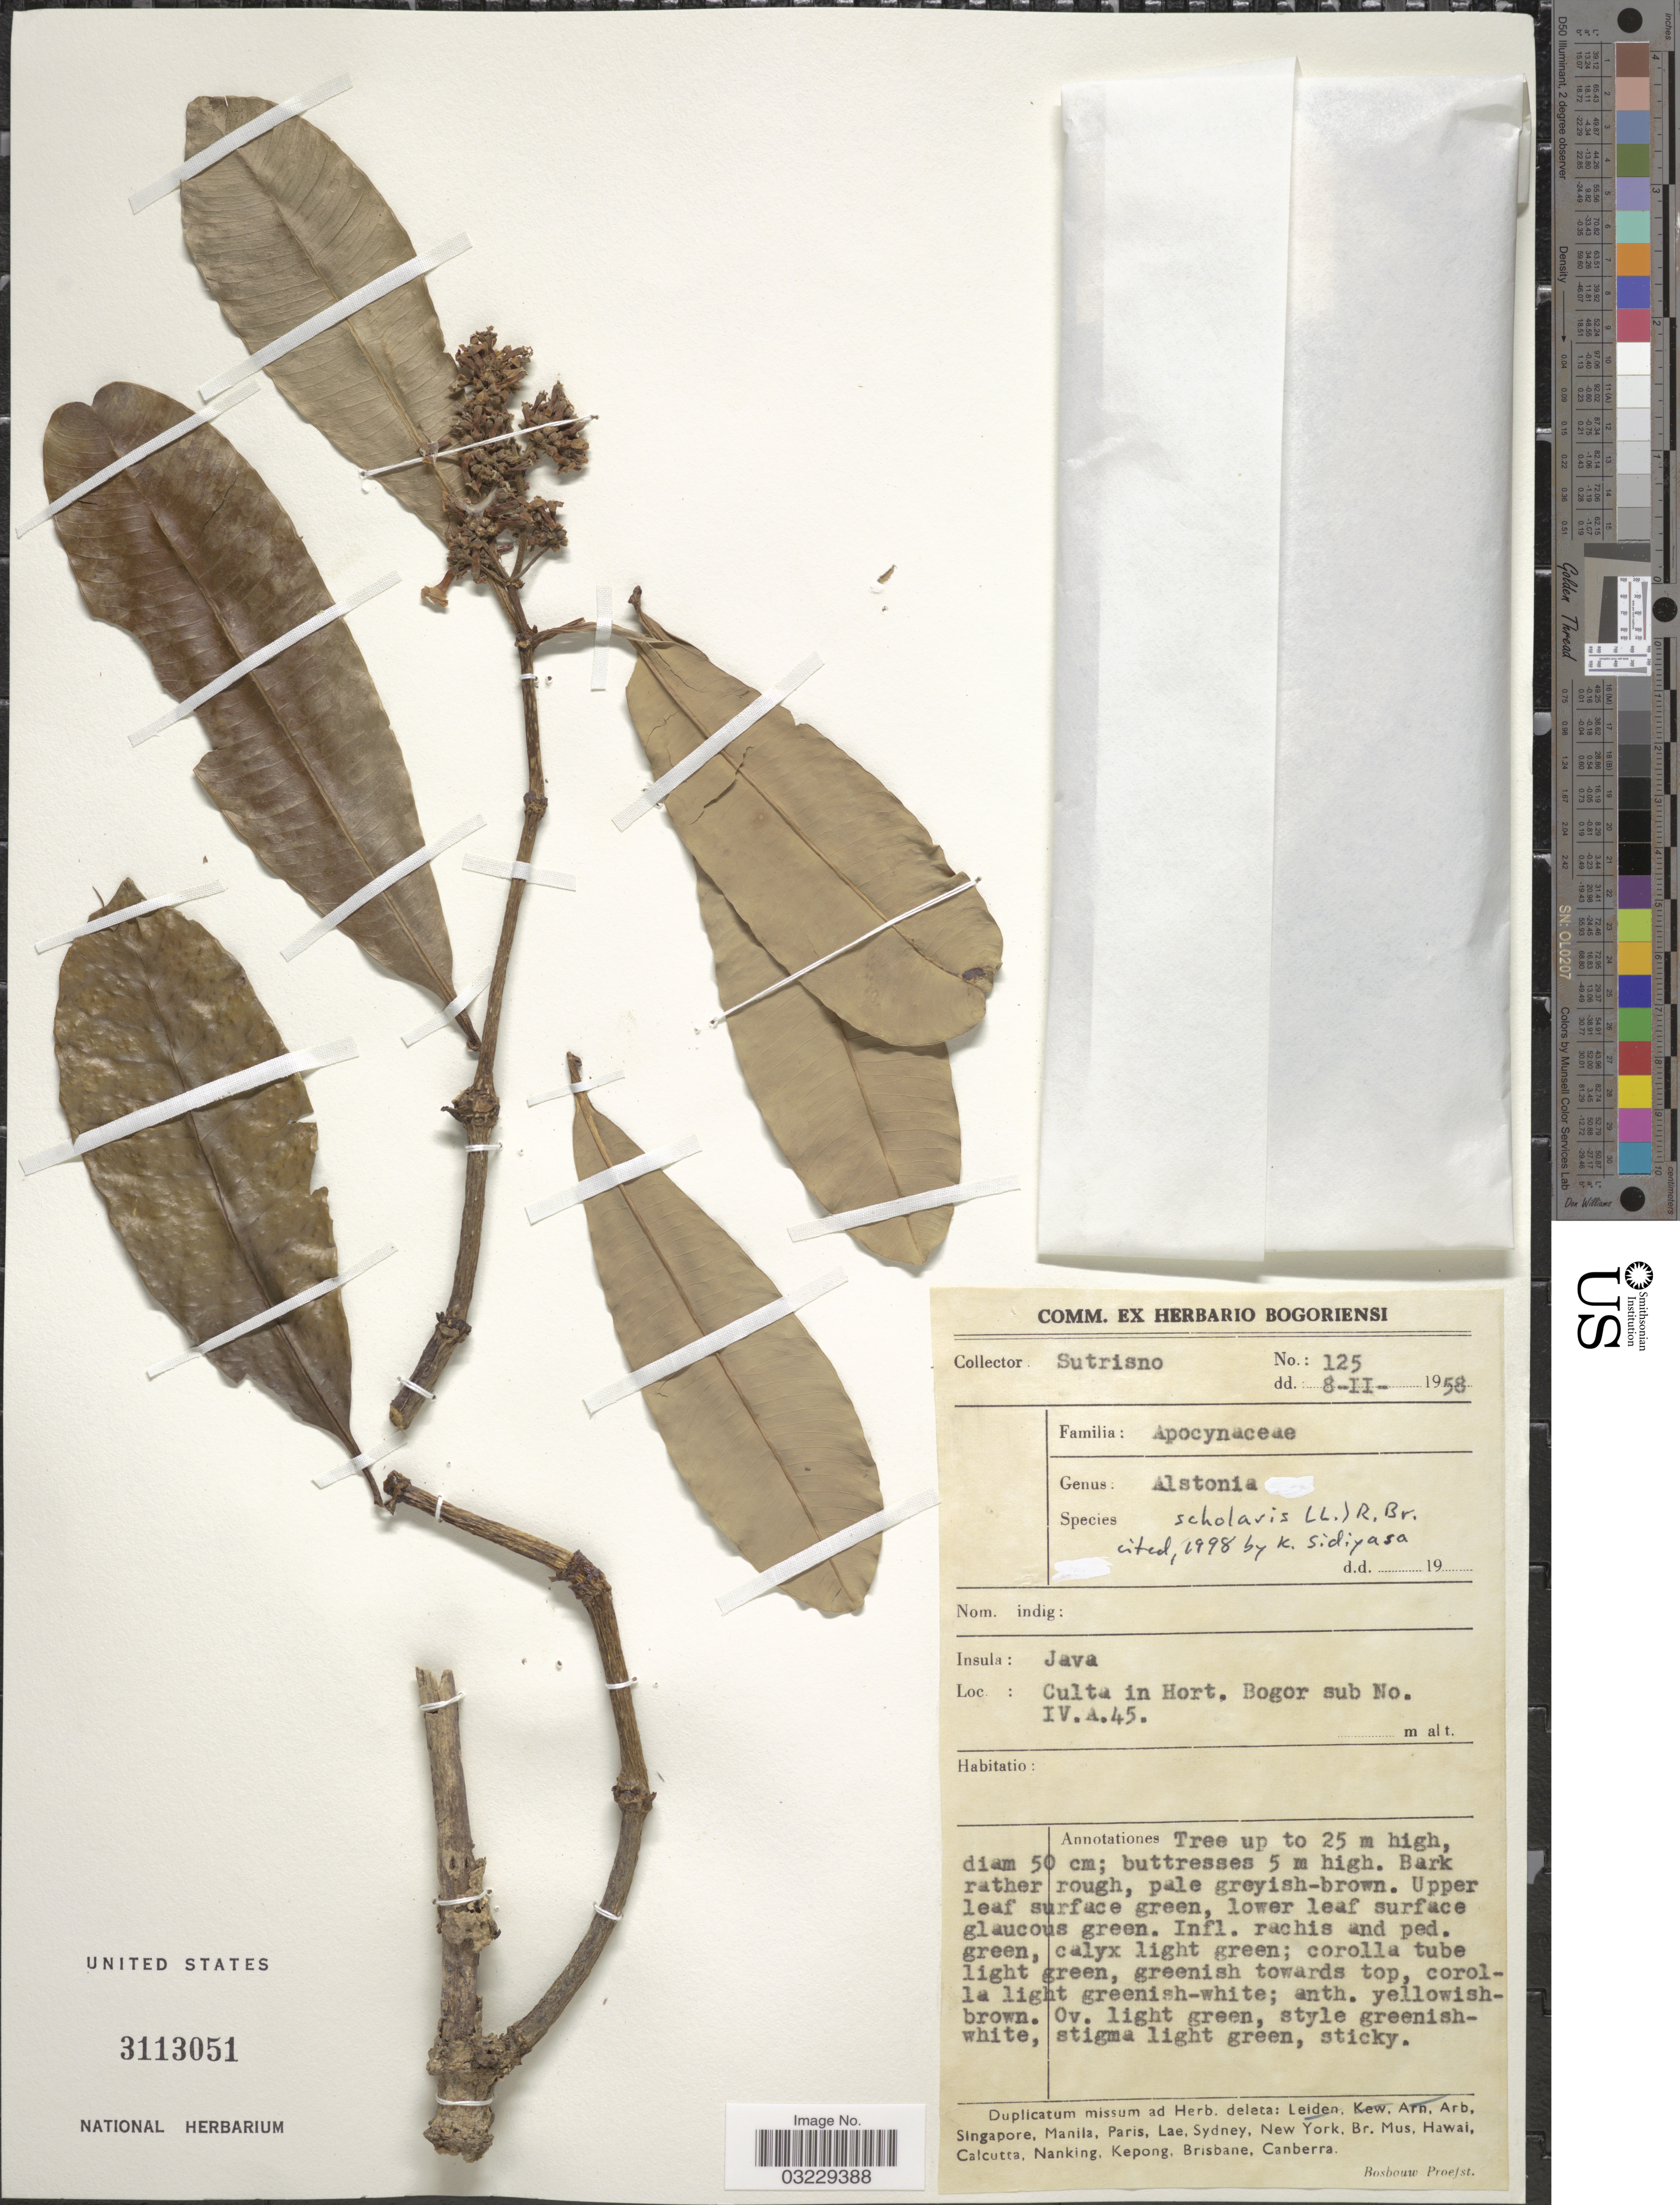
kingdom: Plantae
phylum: Tracheophyta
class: Magnoliopsida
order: Gentianales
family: Apocynaceae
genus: Alstonia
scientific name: Alstonia scholaris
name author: (L.) R. Br.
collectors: P. Sutrisno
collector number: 125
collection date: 1958-02-08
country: Indonesia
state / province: Java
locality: Insula: Java. Hort. Bogor sub No. IV A 45.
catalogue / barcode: US 3113051